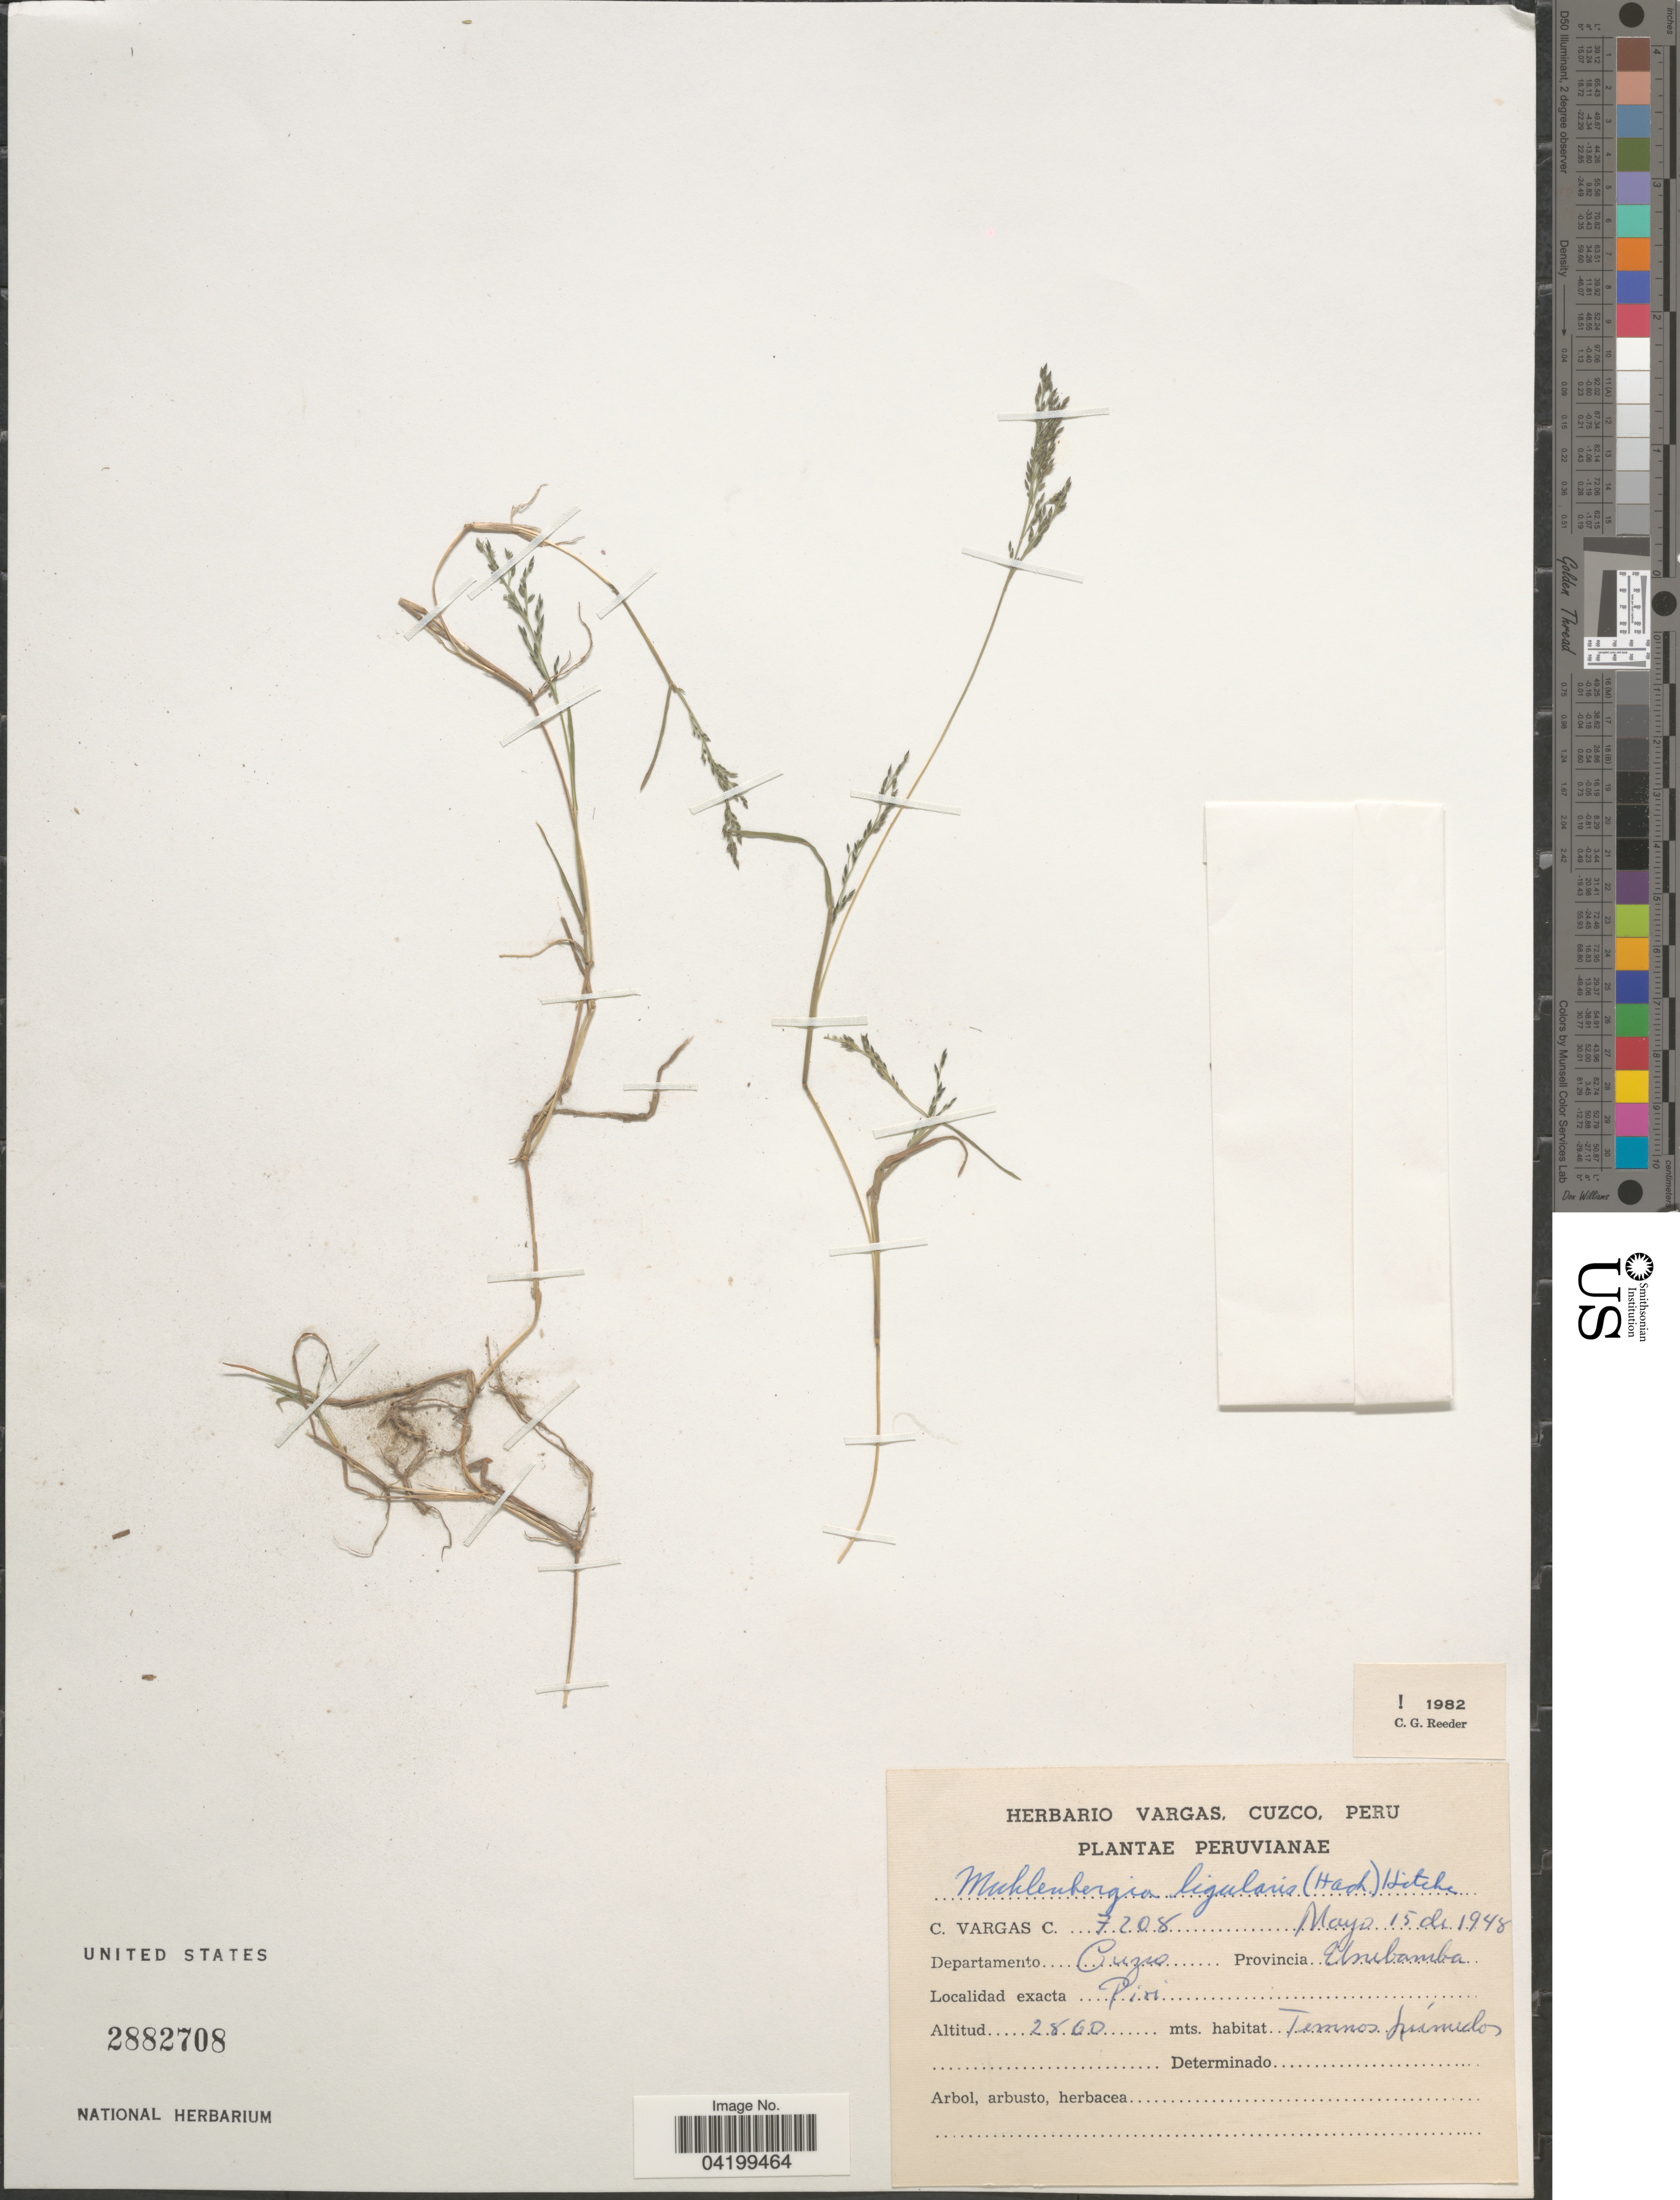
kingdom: Plantae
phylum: Tracheophyta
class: Liliopsida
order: Poales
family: Poaceae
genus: Muhlenbergia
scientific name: Muhlenbergia ligularis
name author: (Hack.) Hitchc.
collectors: C. Vargas Calderón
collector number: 7208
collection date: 1948-05-15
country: Peru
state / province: Cusco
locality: Departamento Cuzco. Provincia Urubamba. Piri.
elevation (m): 2860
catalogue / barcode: US 2882708